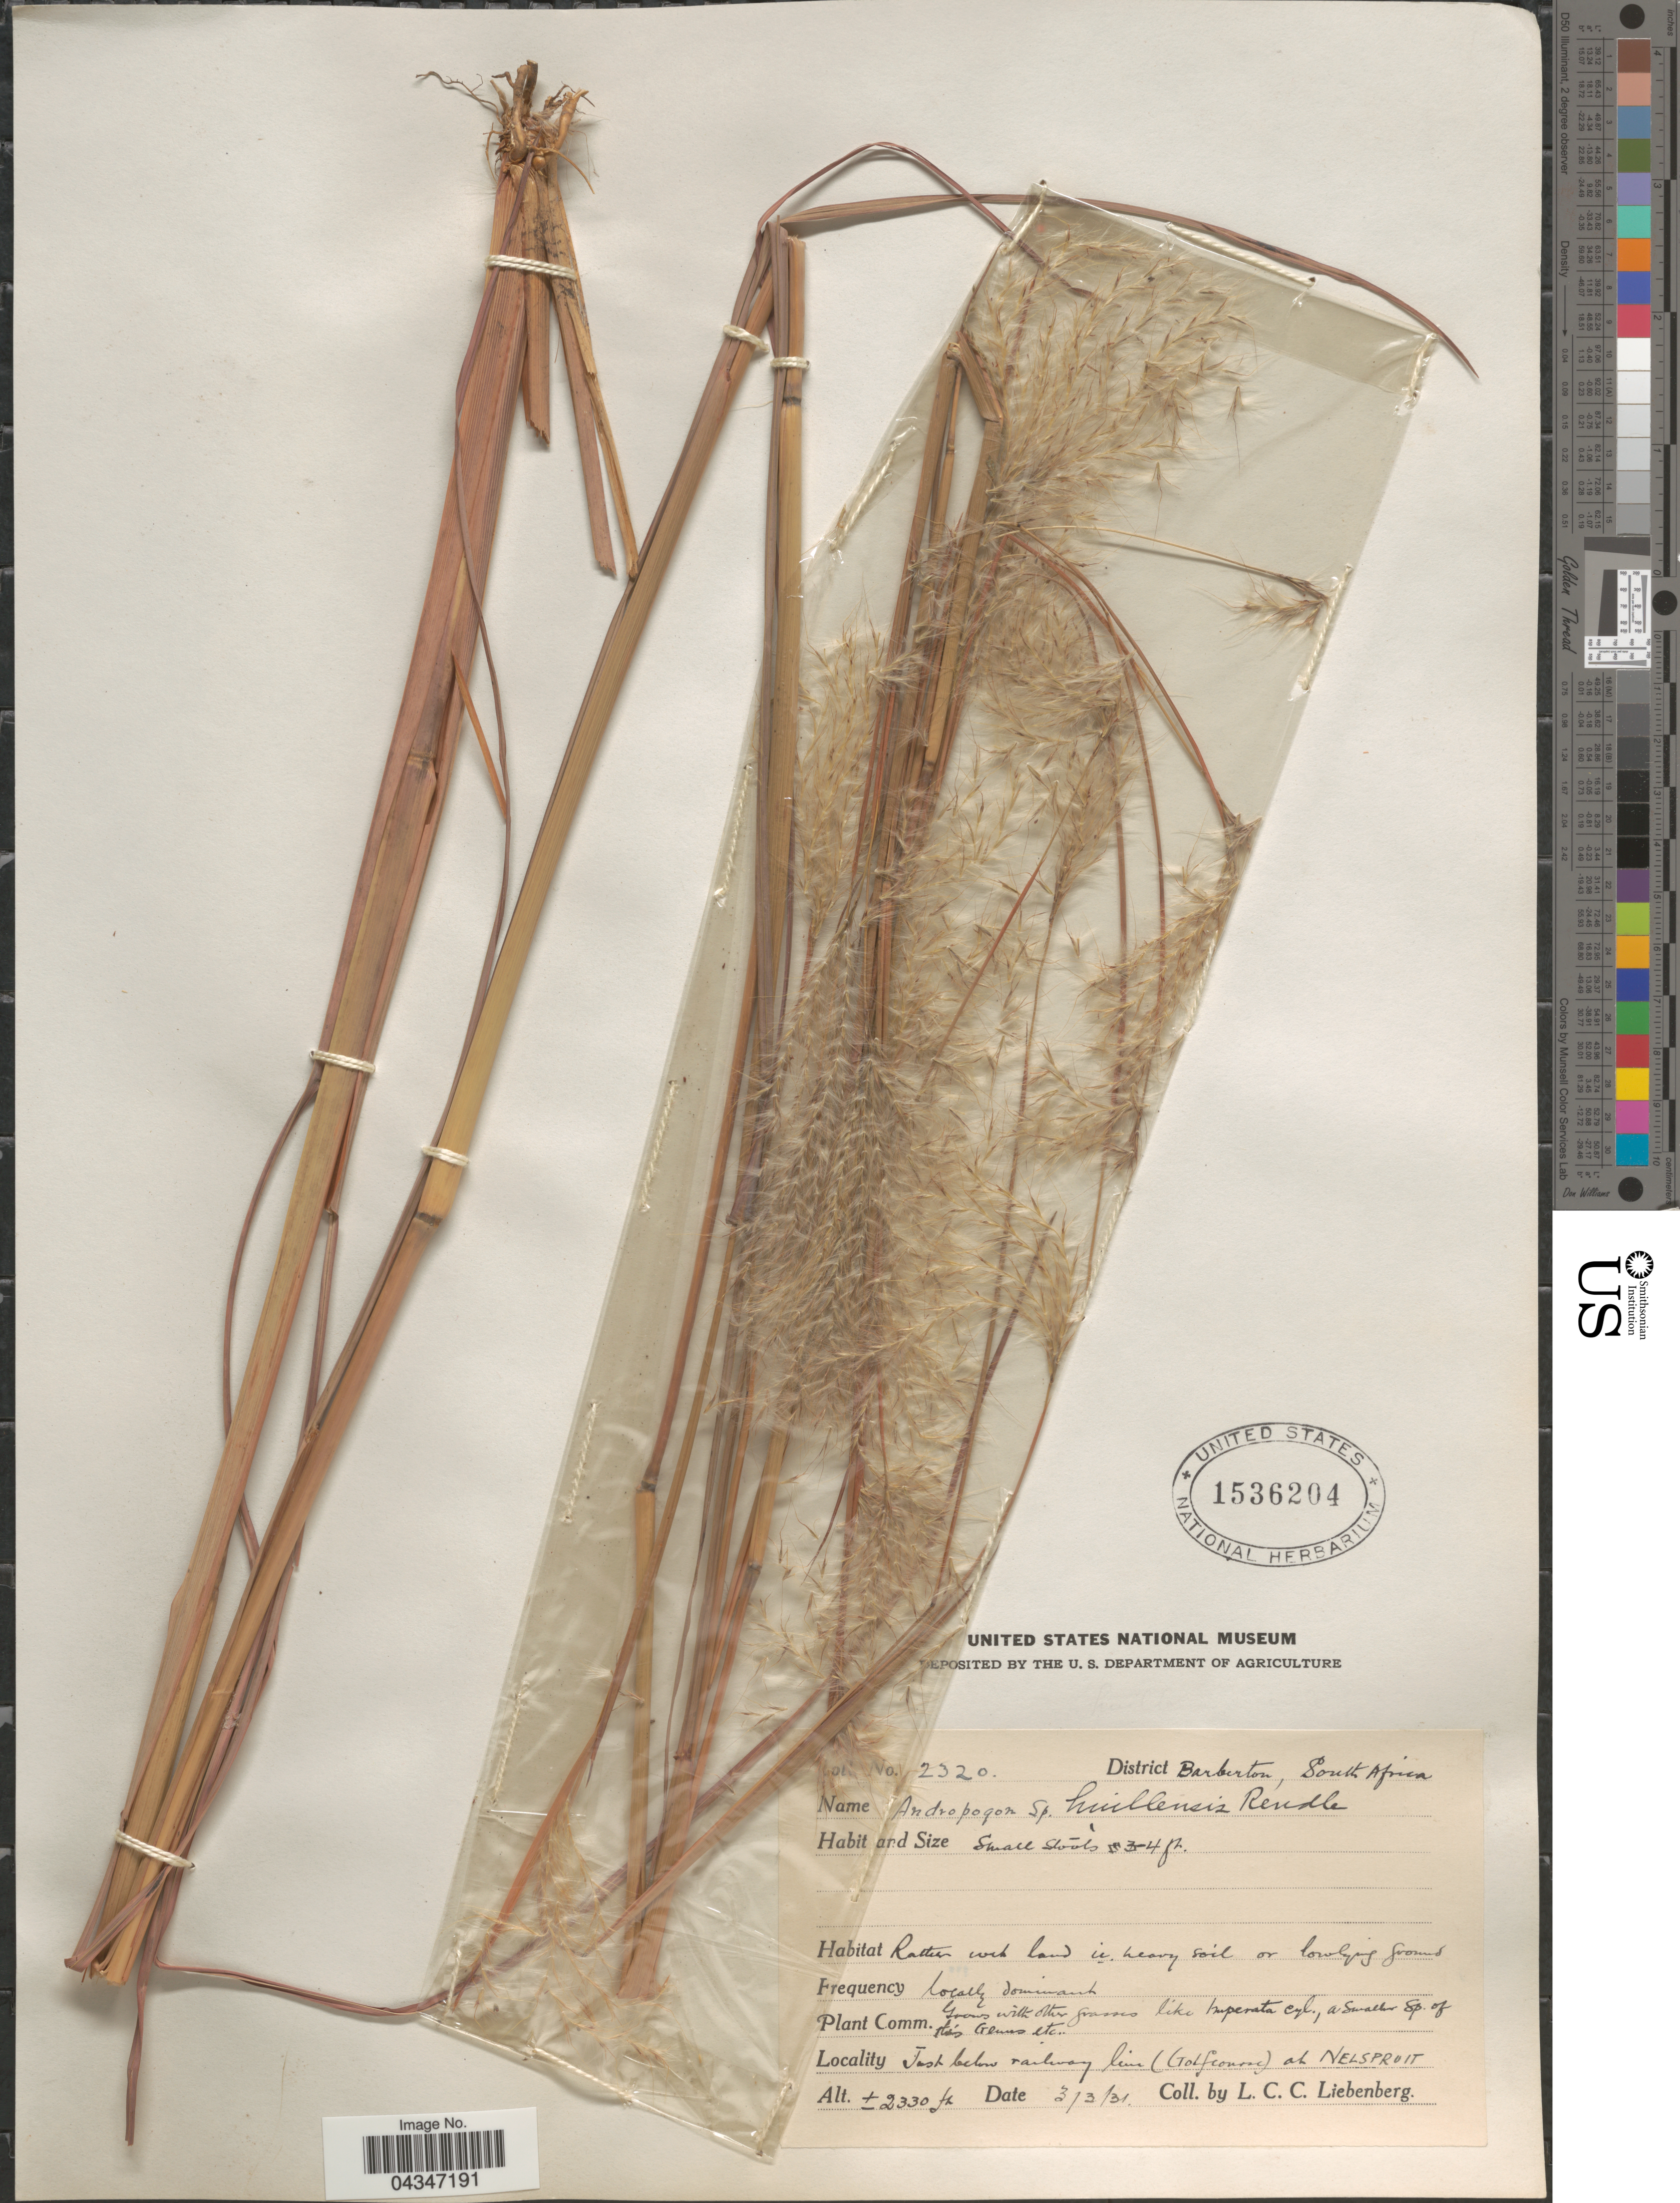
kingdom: Plantae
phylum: Tracheophyta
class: Liliopsida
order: Poales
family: Poaceae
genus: Andropogon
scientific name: Andropogon eucomus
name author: Nees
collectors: L. Liebenberg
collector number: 2320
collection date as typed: Transcribed d/m/y: 3/3/31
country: South Africa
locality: District Barberton. Just below railway line (Golfcourse) at Nelspruit.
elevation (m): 710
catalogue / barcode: US 1536204